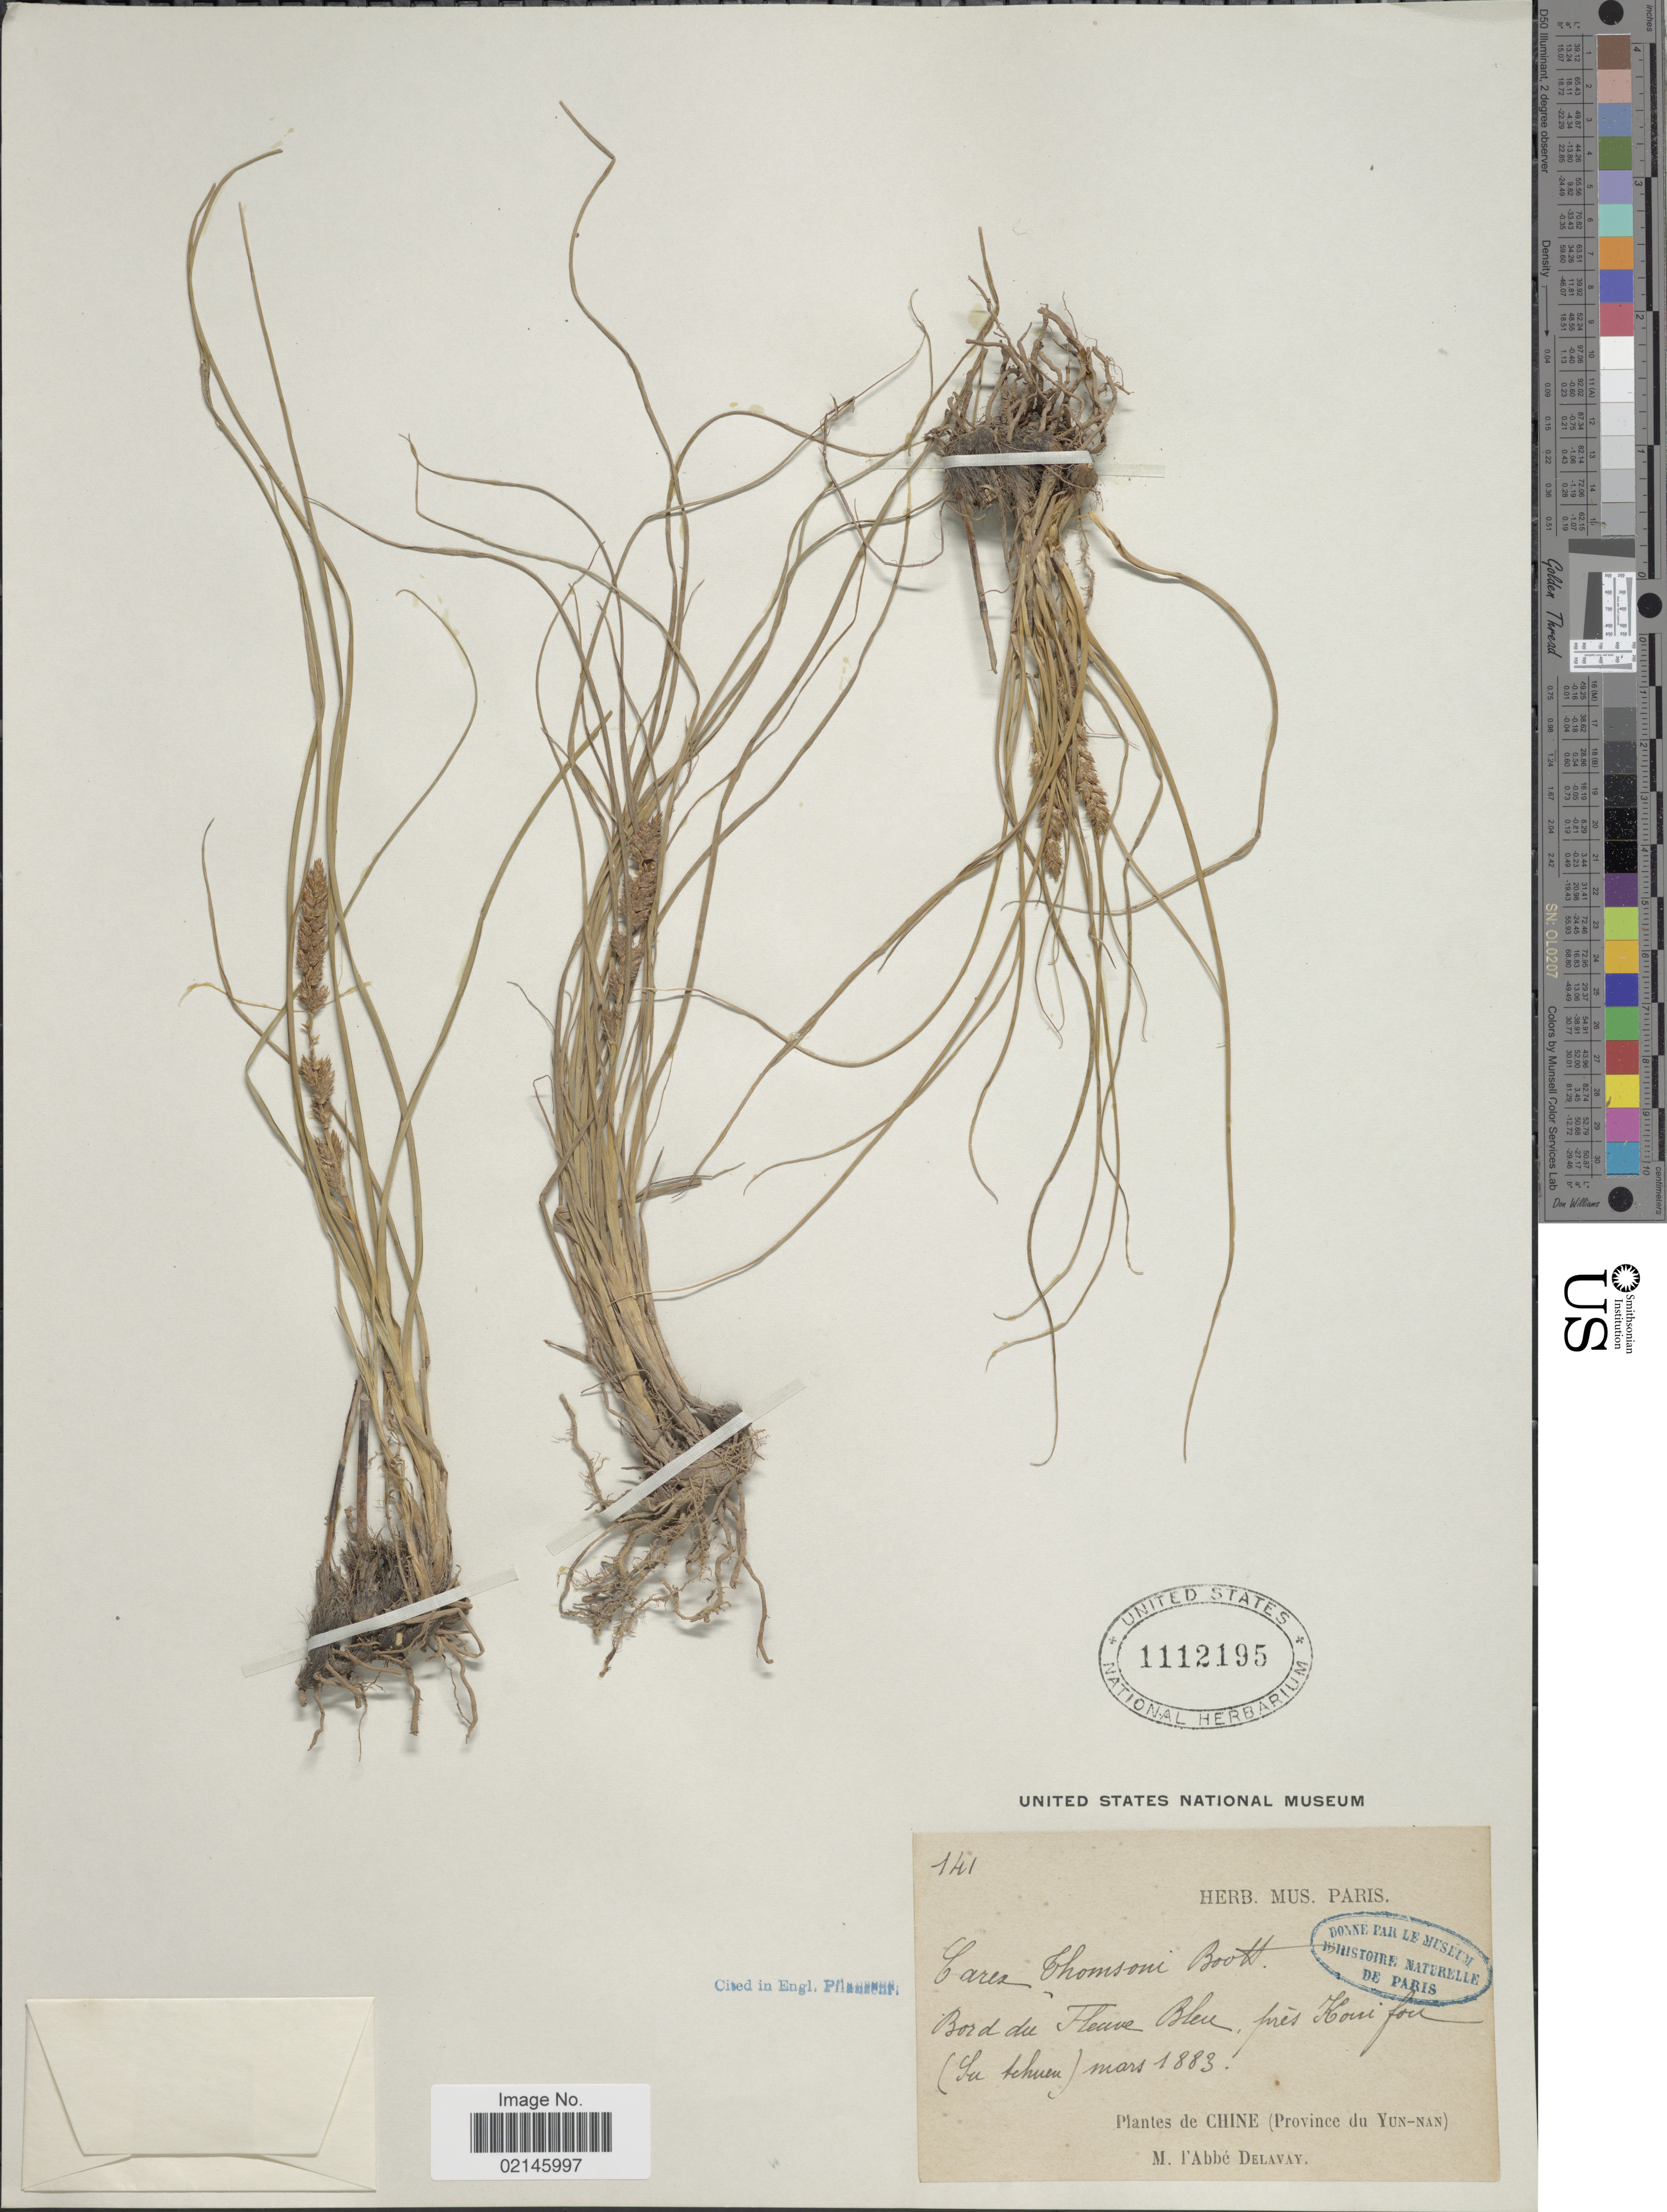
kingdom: Plantae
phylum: Tracheophyta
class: Liliopsida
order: Poales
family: Cyperaceae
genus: Carex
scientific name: Carex thomsonii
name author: Boott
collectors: P. Delavay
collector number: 141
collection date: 1883-03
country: China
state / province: Yunnan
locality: Bord du Fleuve Bleu, prés Houi fos (Su tchuen) [interpreted]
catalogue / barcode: US 1112195